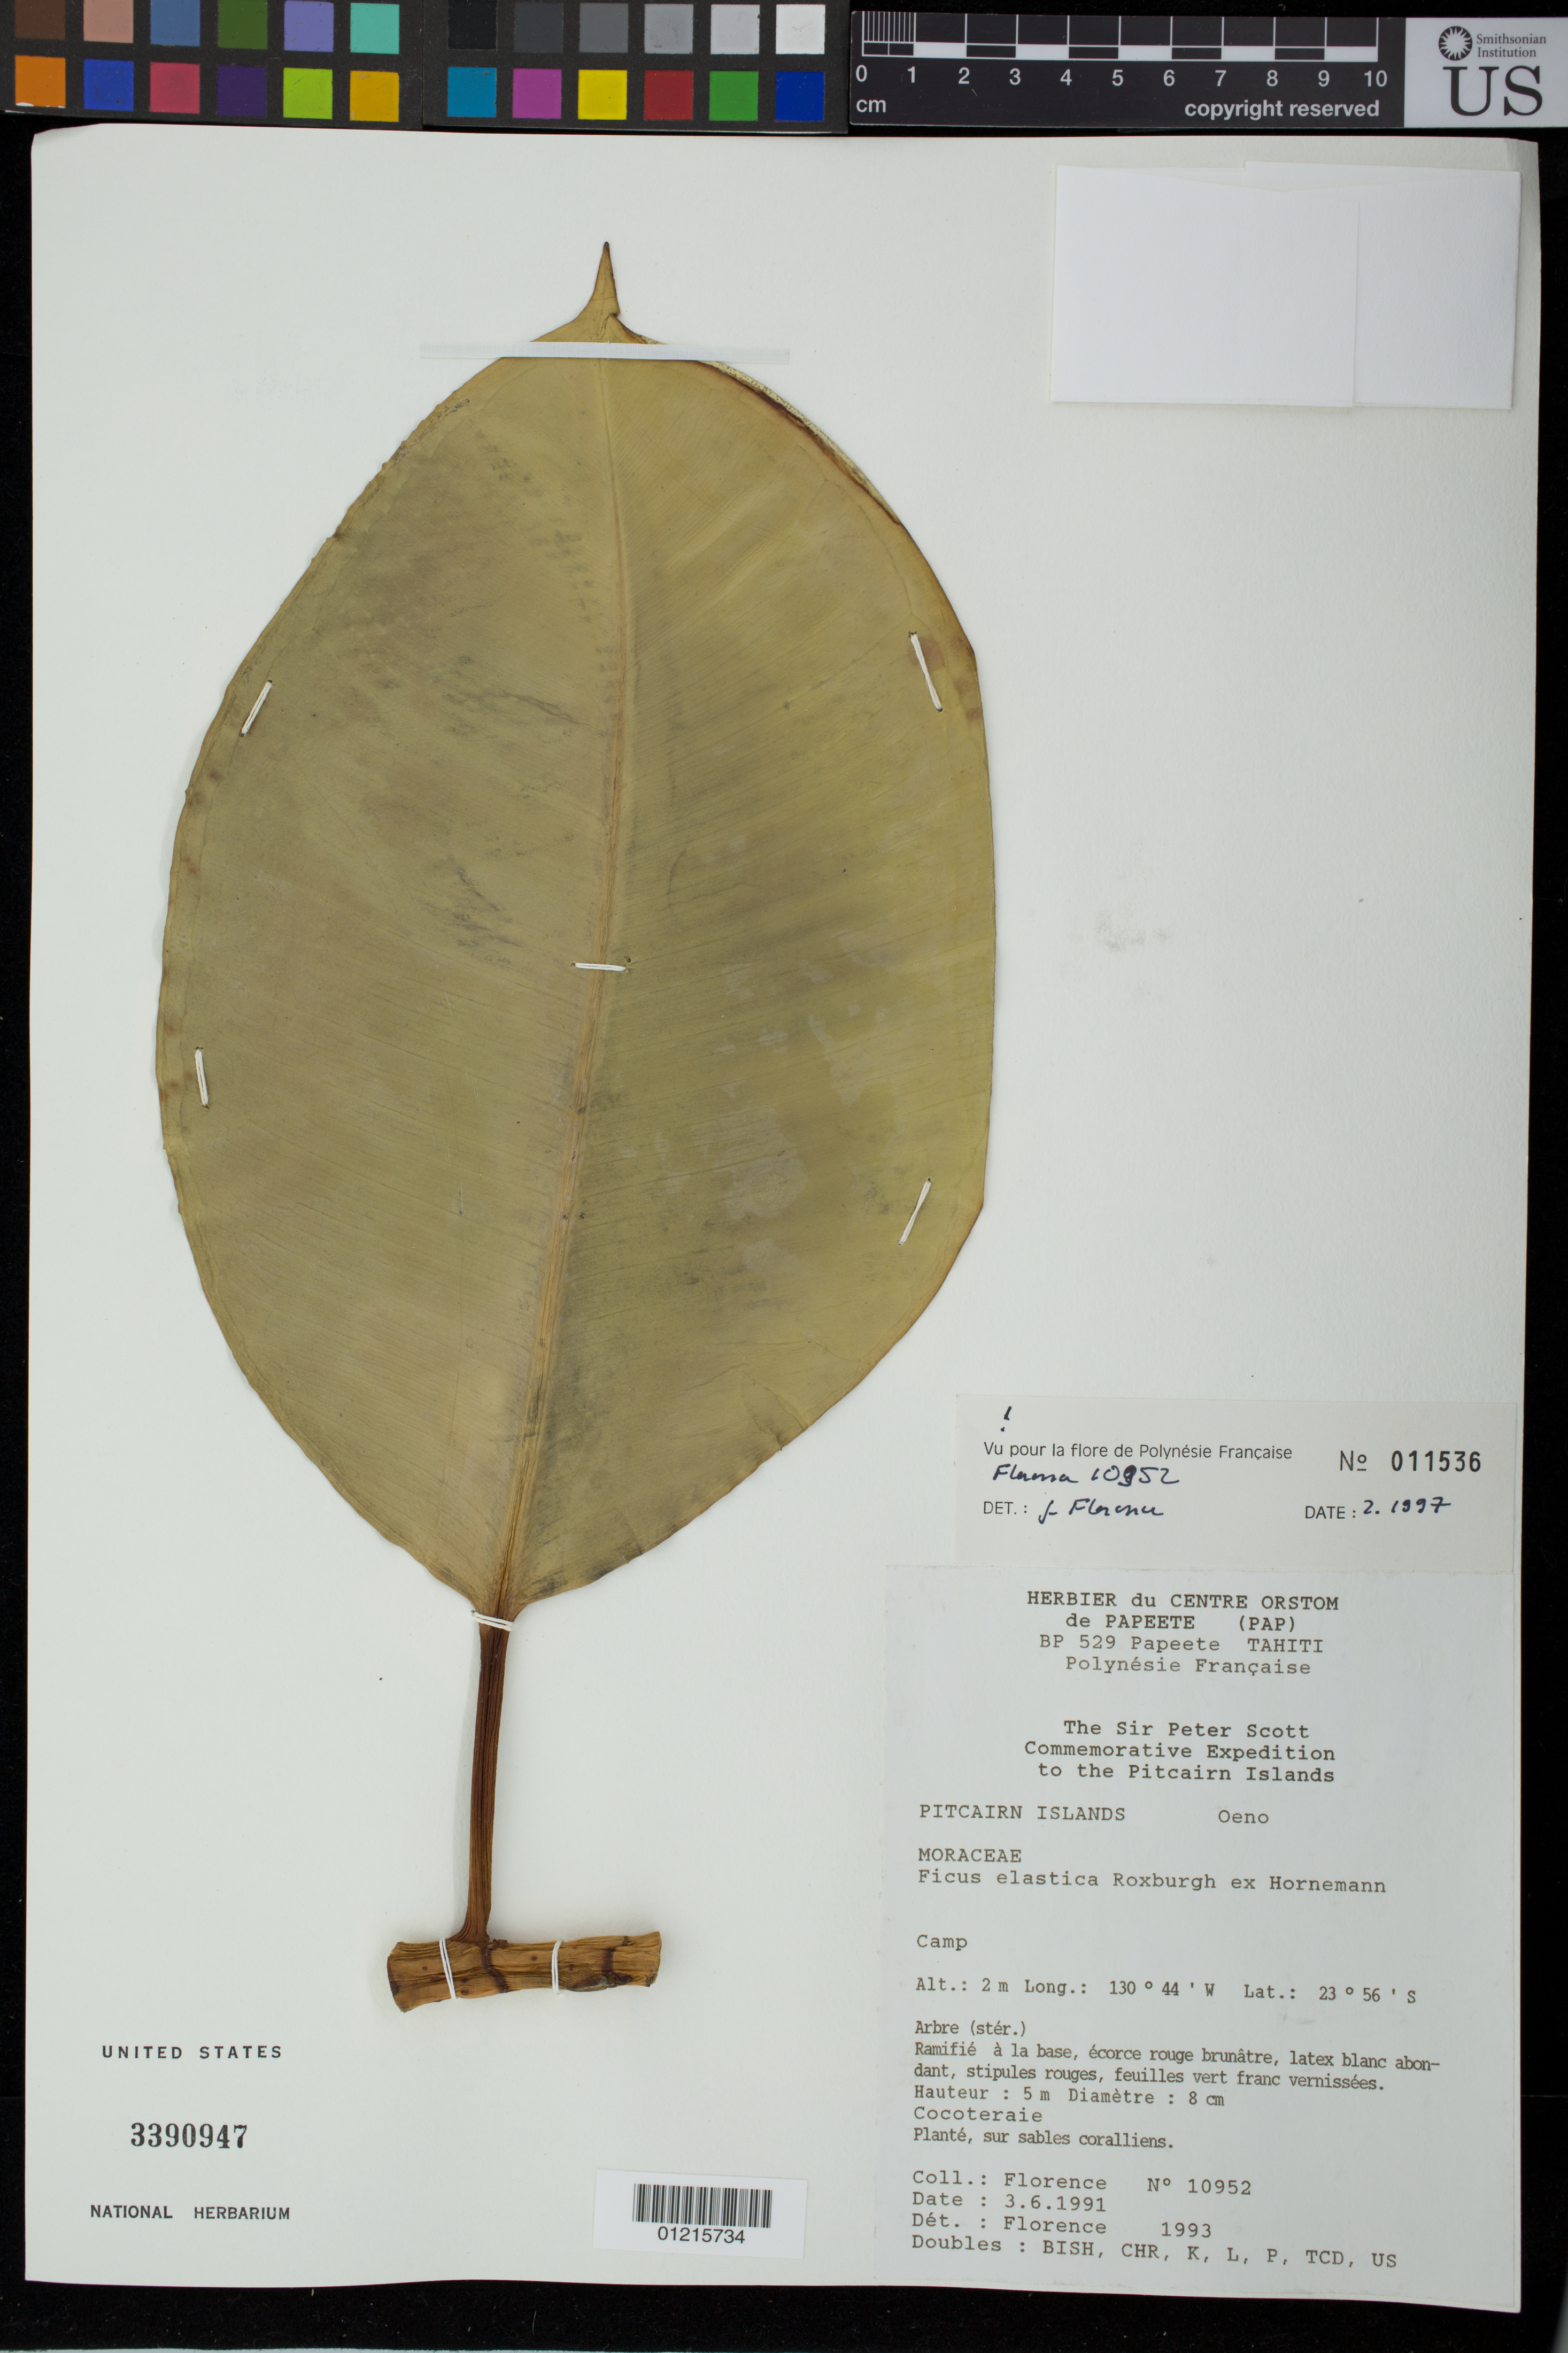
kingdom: Plantae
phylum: Tracheophyta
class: Magnoliopsida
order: Rosales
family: Moraceae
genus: Ficus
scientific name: Ficus elastica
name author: Roxb.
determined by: Florence, J.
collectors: J. Florence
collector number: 10952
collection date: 1991-06-03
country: Pitcairn Islands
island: Oeno Island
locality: Oeno: Camp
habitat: cocoteraie plante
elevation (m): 2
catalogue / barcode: US 3390947